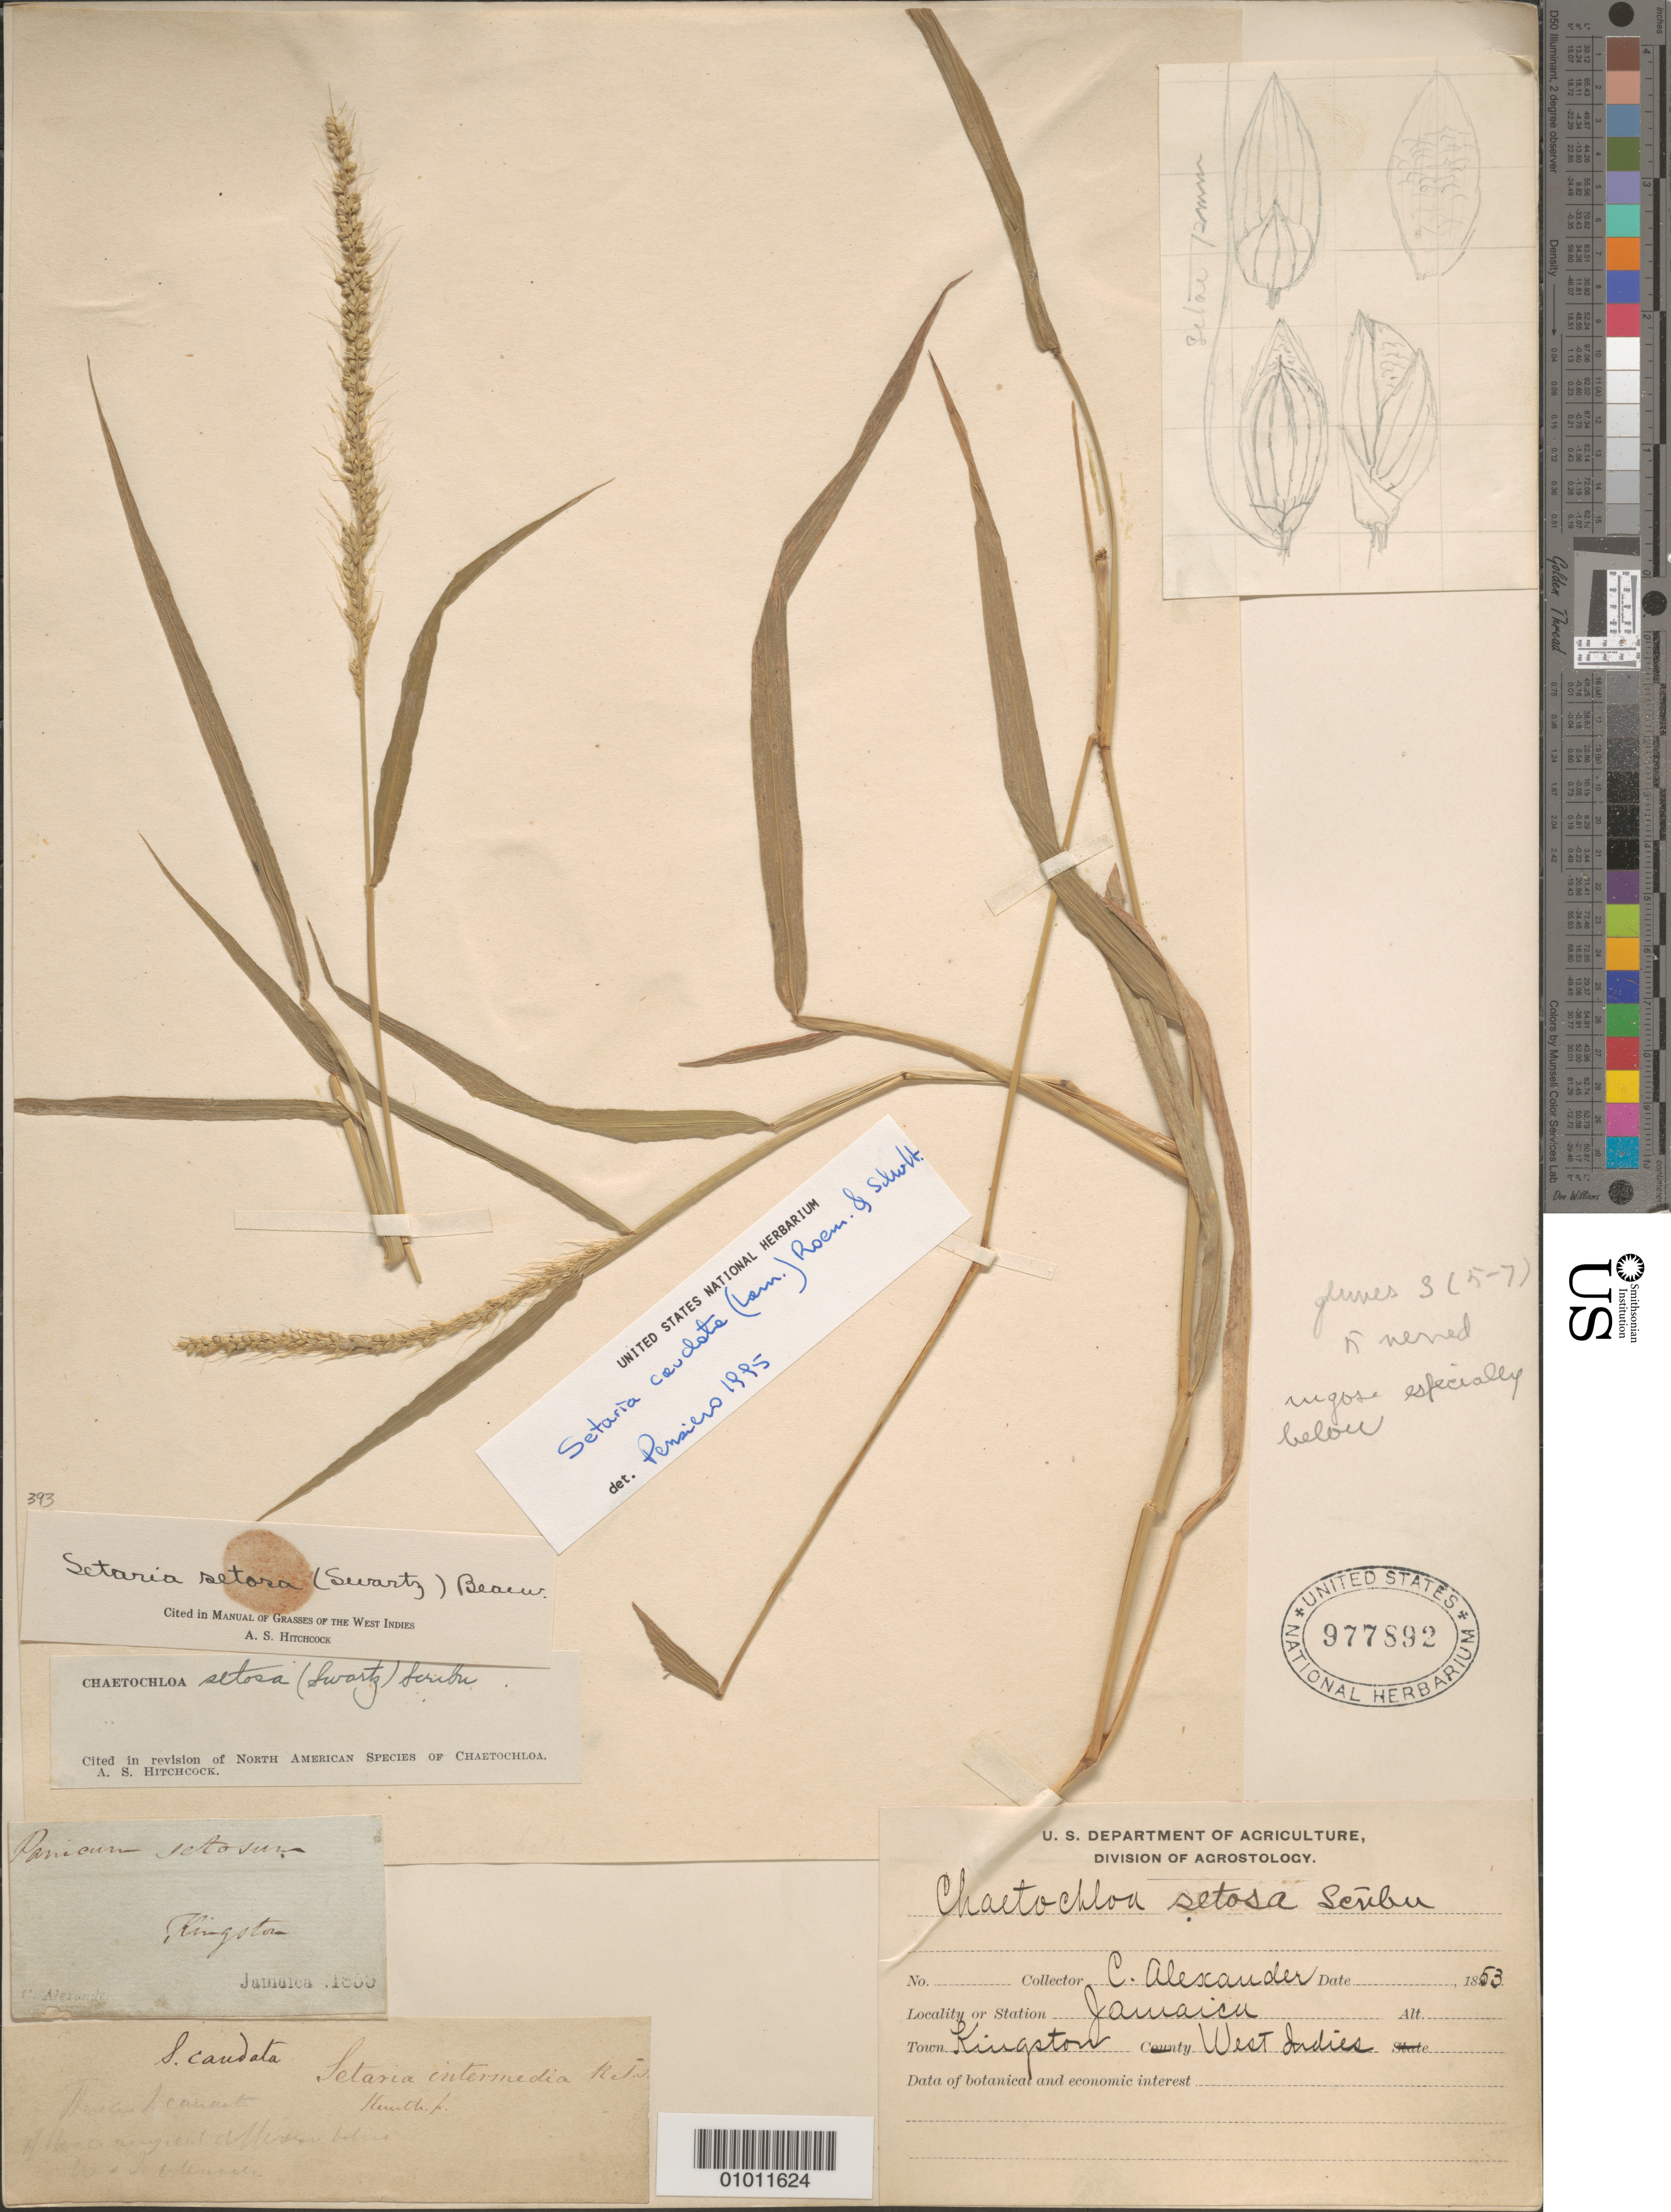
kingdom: Plantae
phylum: Tracheophyta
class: Liliopsida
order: Poales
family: Poaceae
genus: Setaria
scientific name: Setaria setosa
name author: (Sw.) P. Beauv.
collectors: R. C. Alexander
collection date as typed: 1853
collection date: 1853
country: Jamaica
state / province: Kingston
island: Jamaica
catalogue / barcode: US 977892